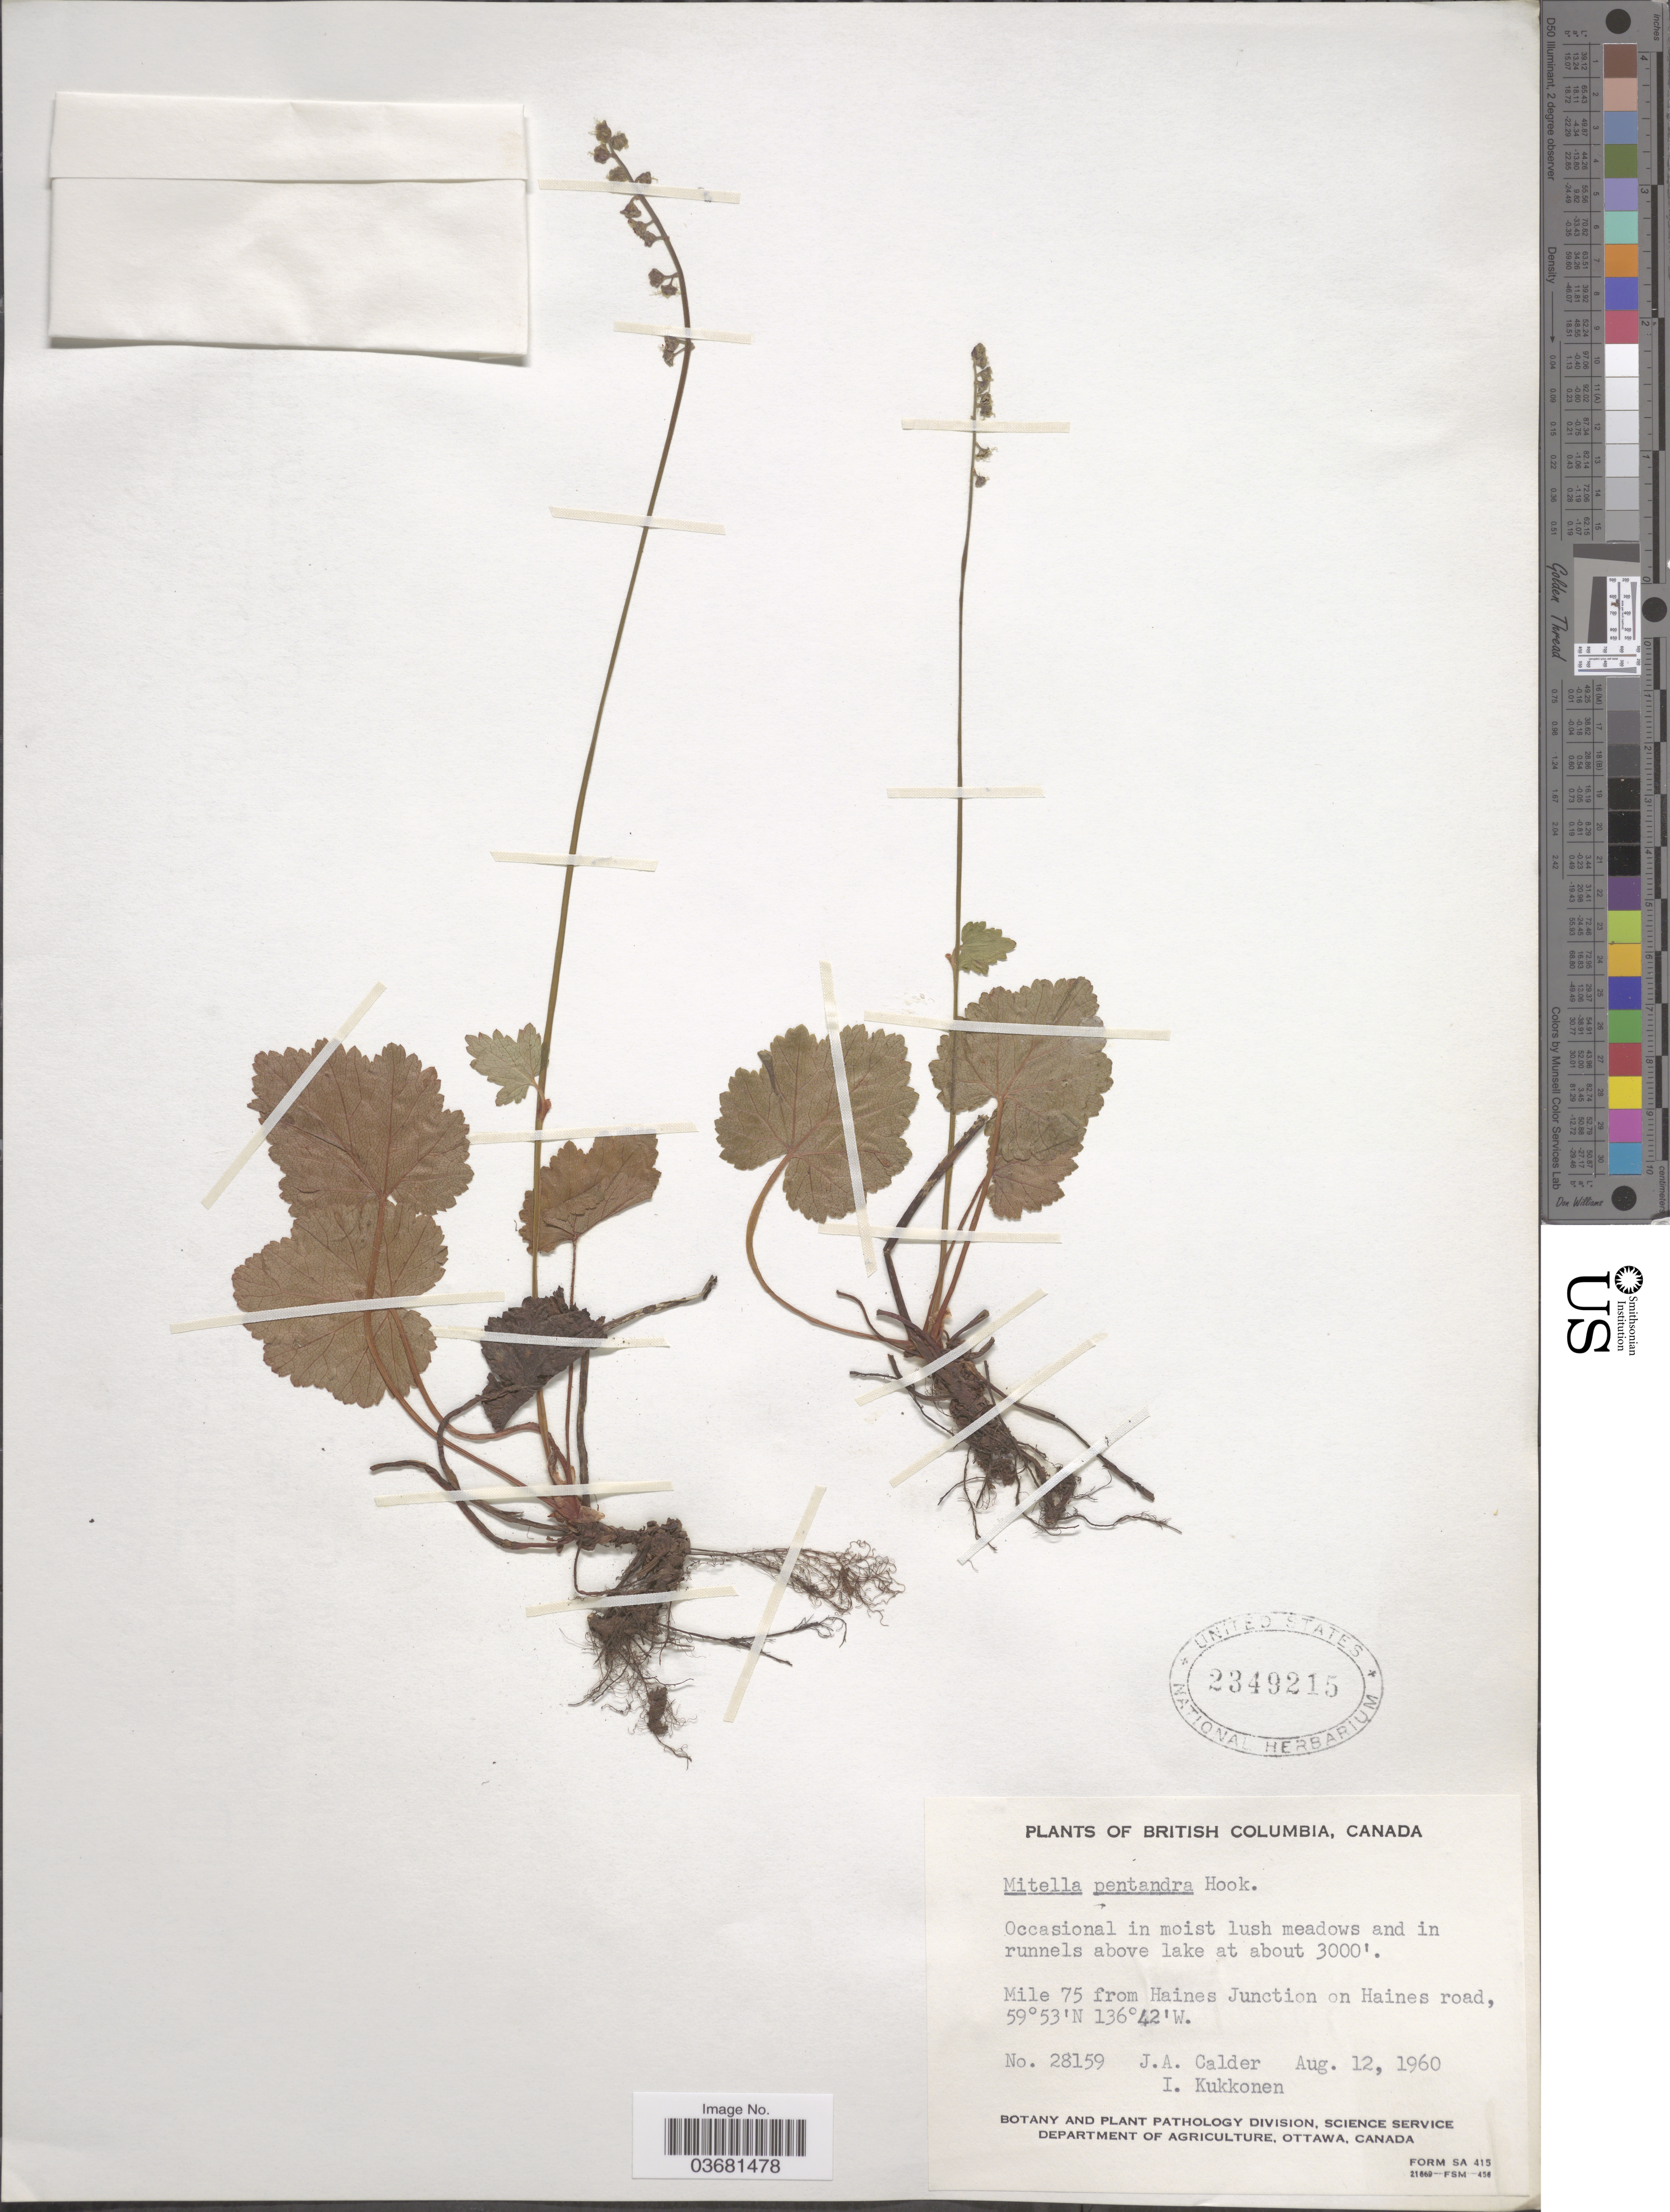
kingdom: Plantae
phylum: Tracheophyta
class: Magnoliopsida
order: Saxifragales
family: Saxifragaceae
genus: Mitella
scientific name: Mitella pentandra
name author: Hook.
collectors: J. A. Calder & I. Kukkonen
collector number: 28159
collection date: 1960-08-12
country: Canada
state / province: British Columbia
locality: Mile 75 from Haines Junction on Haines road.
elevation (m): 914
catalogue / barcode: US 2349215